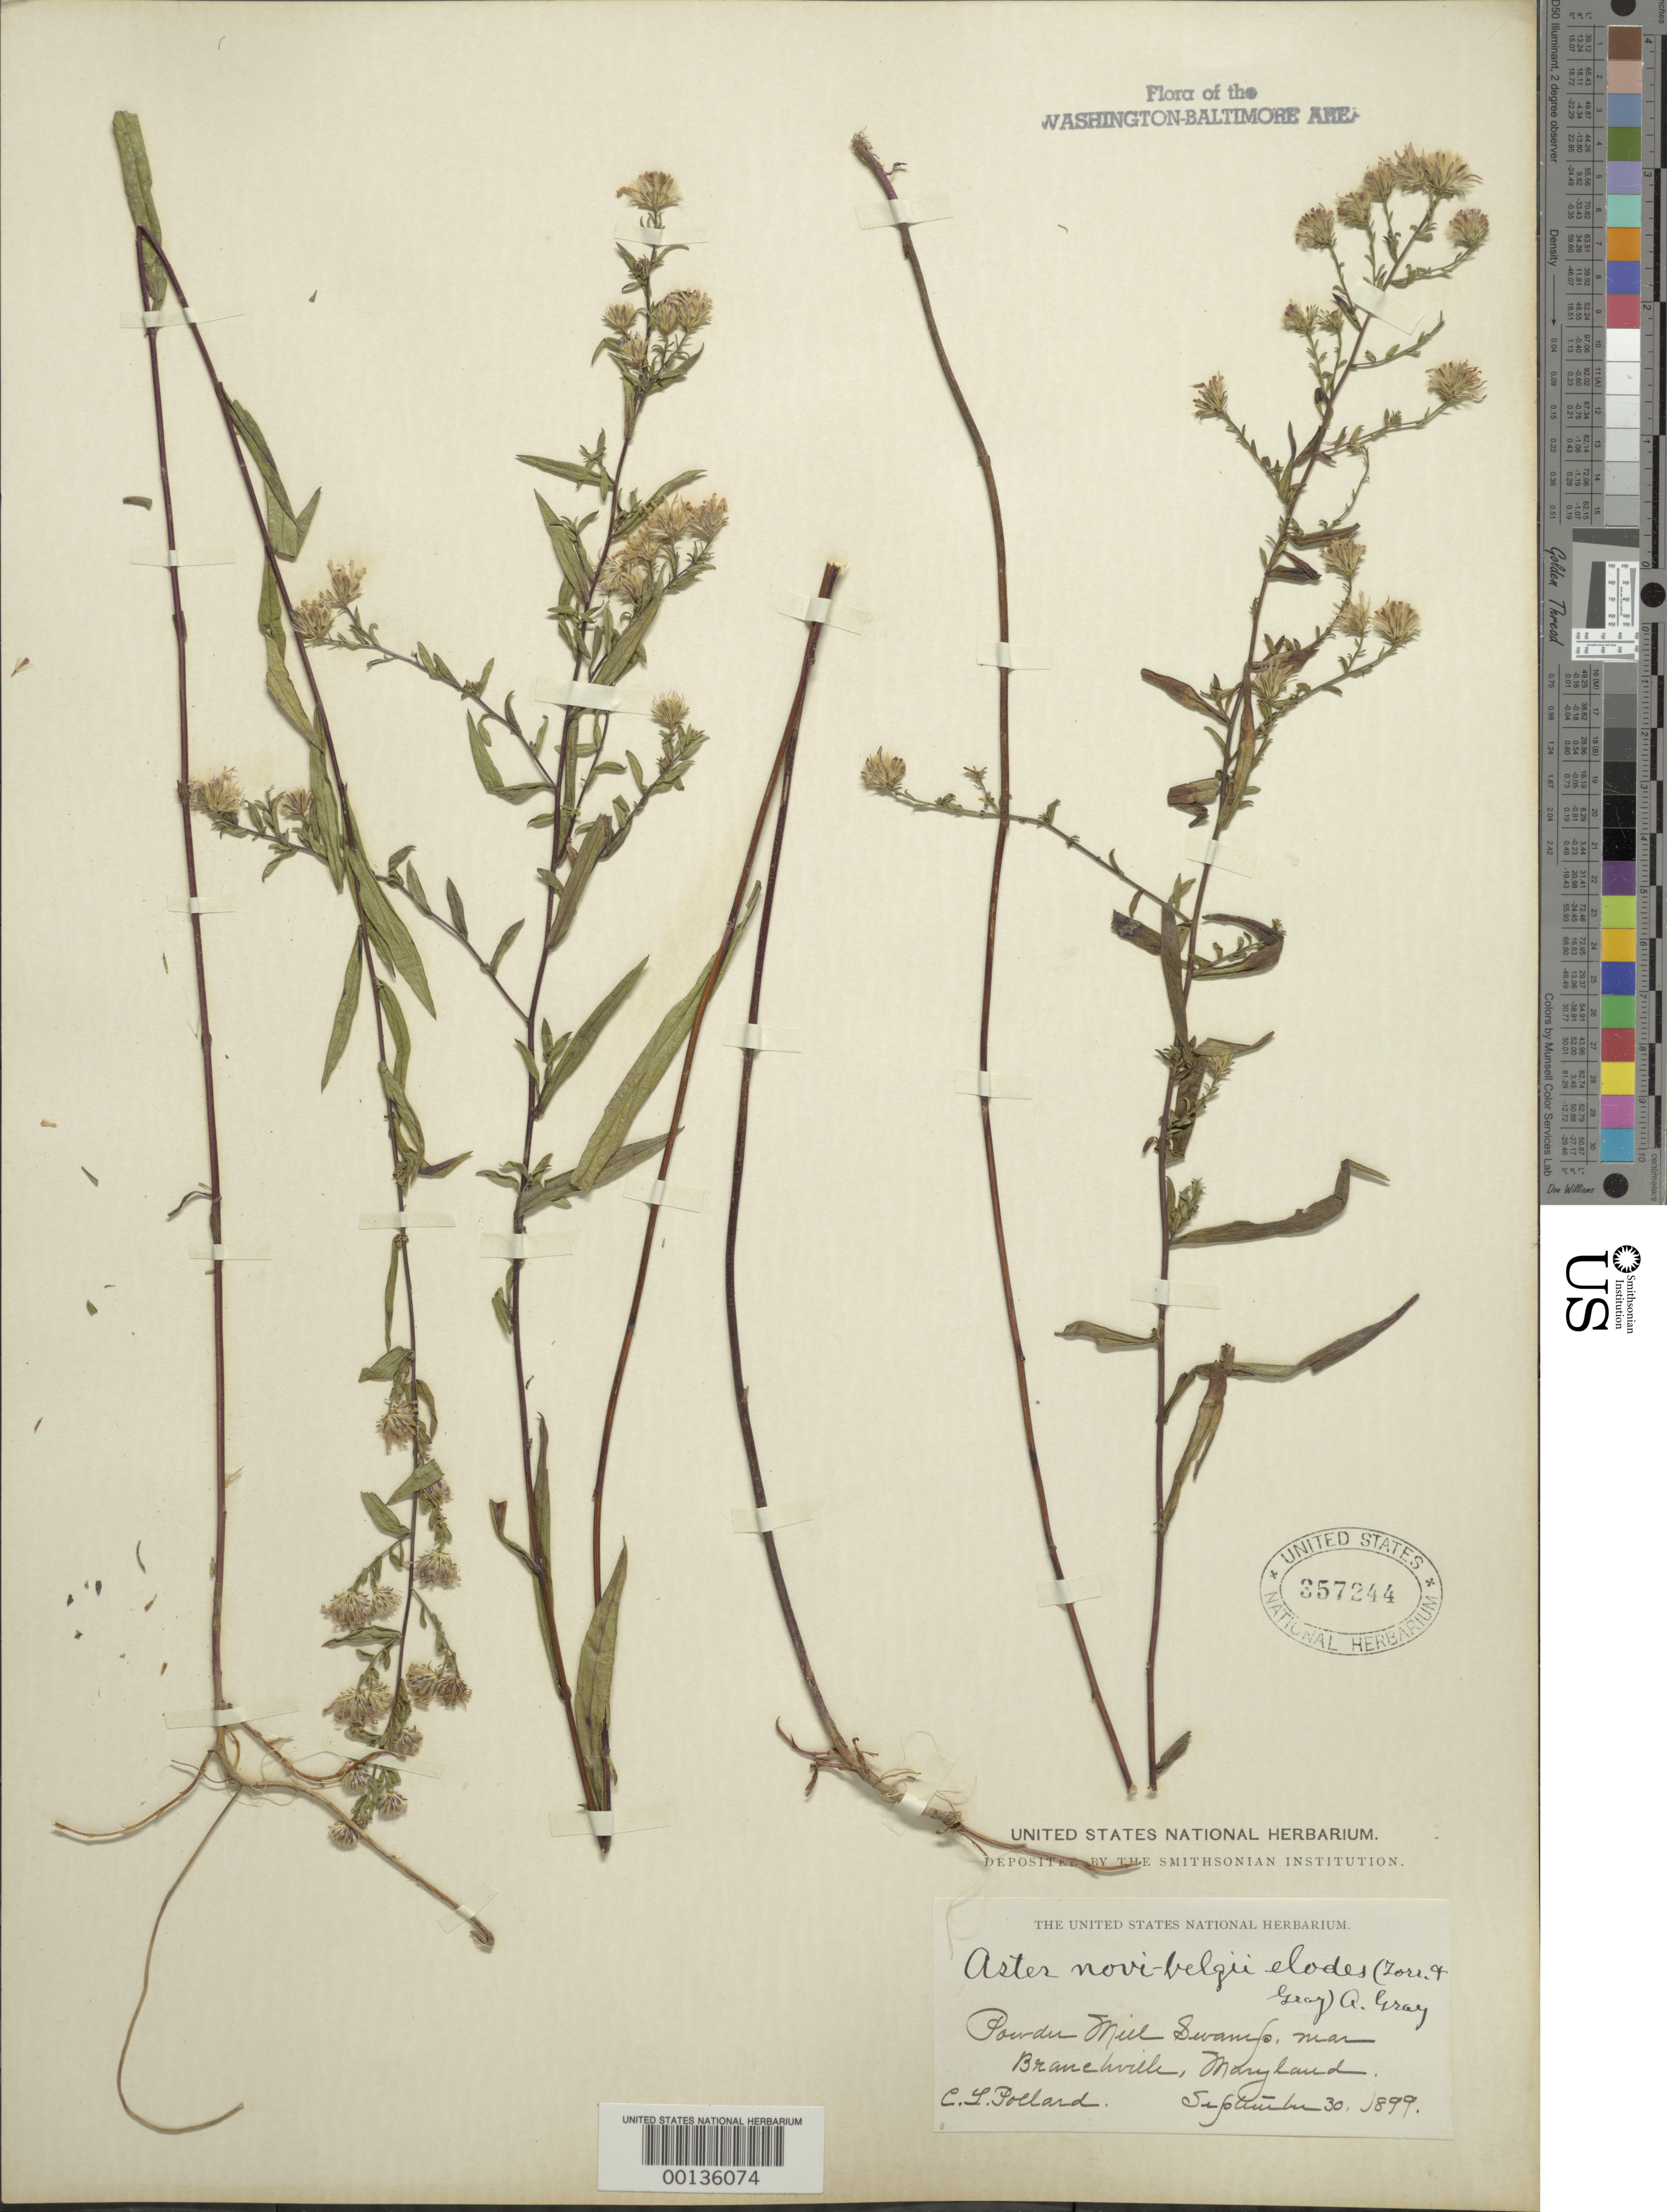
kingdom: Plantae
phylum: Tracheophyta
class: Magnoliopsida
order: Asterales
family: Asteraceae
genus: Symphyotrichum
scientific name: Symphyotrichum novi-belgii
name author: (L.) G.L. Nesom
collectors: C. L. Pollard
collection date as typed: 30 Sep 1899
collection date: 1899-09-30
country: United States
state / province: Maryland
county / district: Prince George's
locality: Powdermill Bog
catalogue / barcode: US 357244